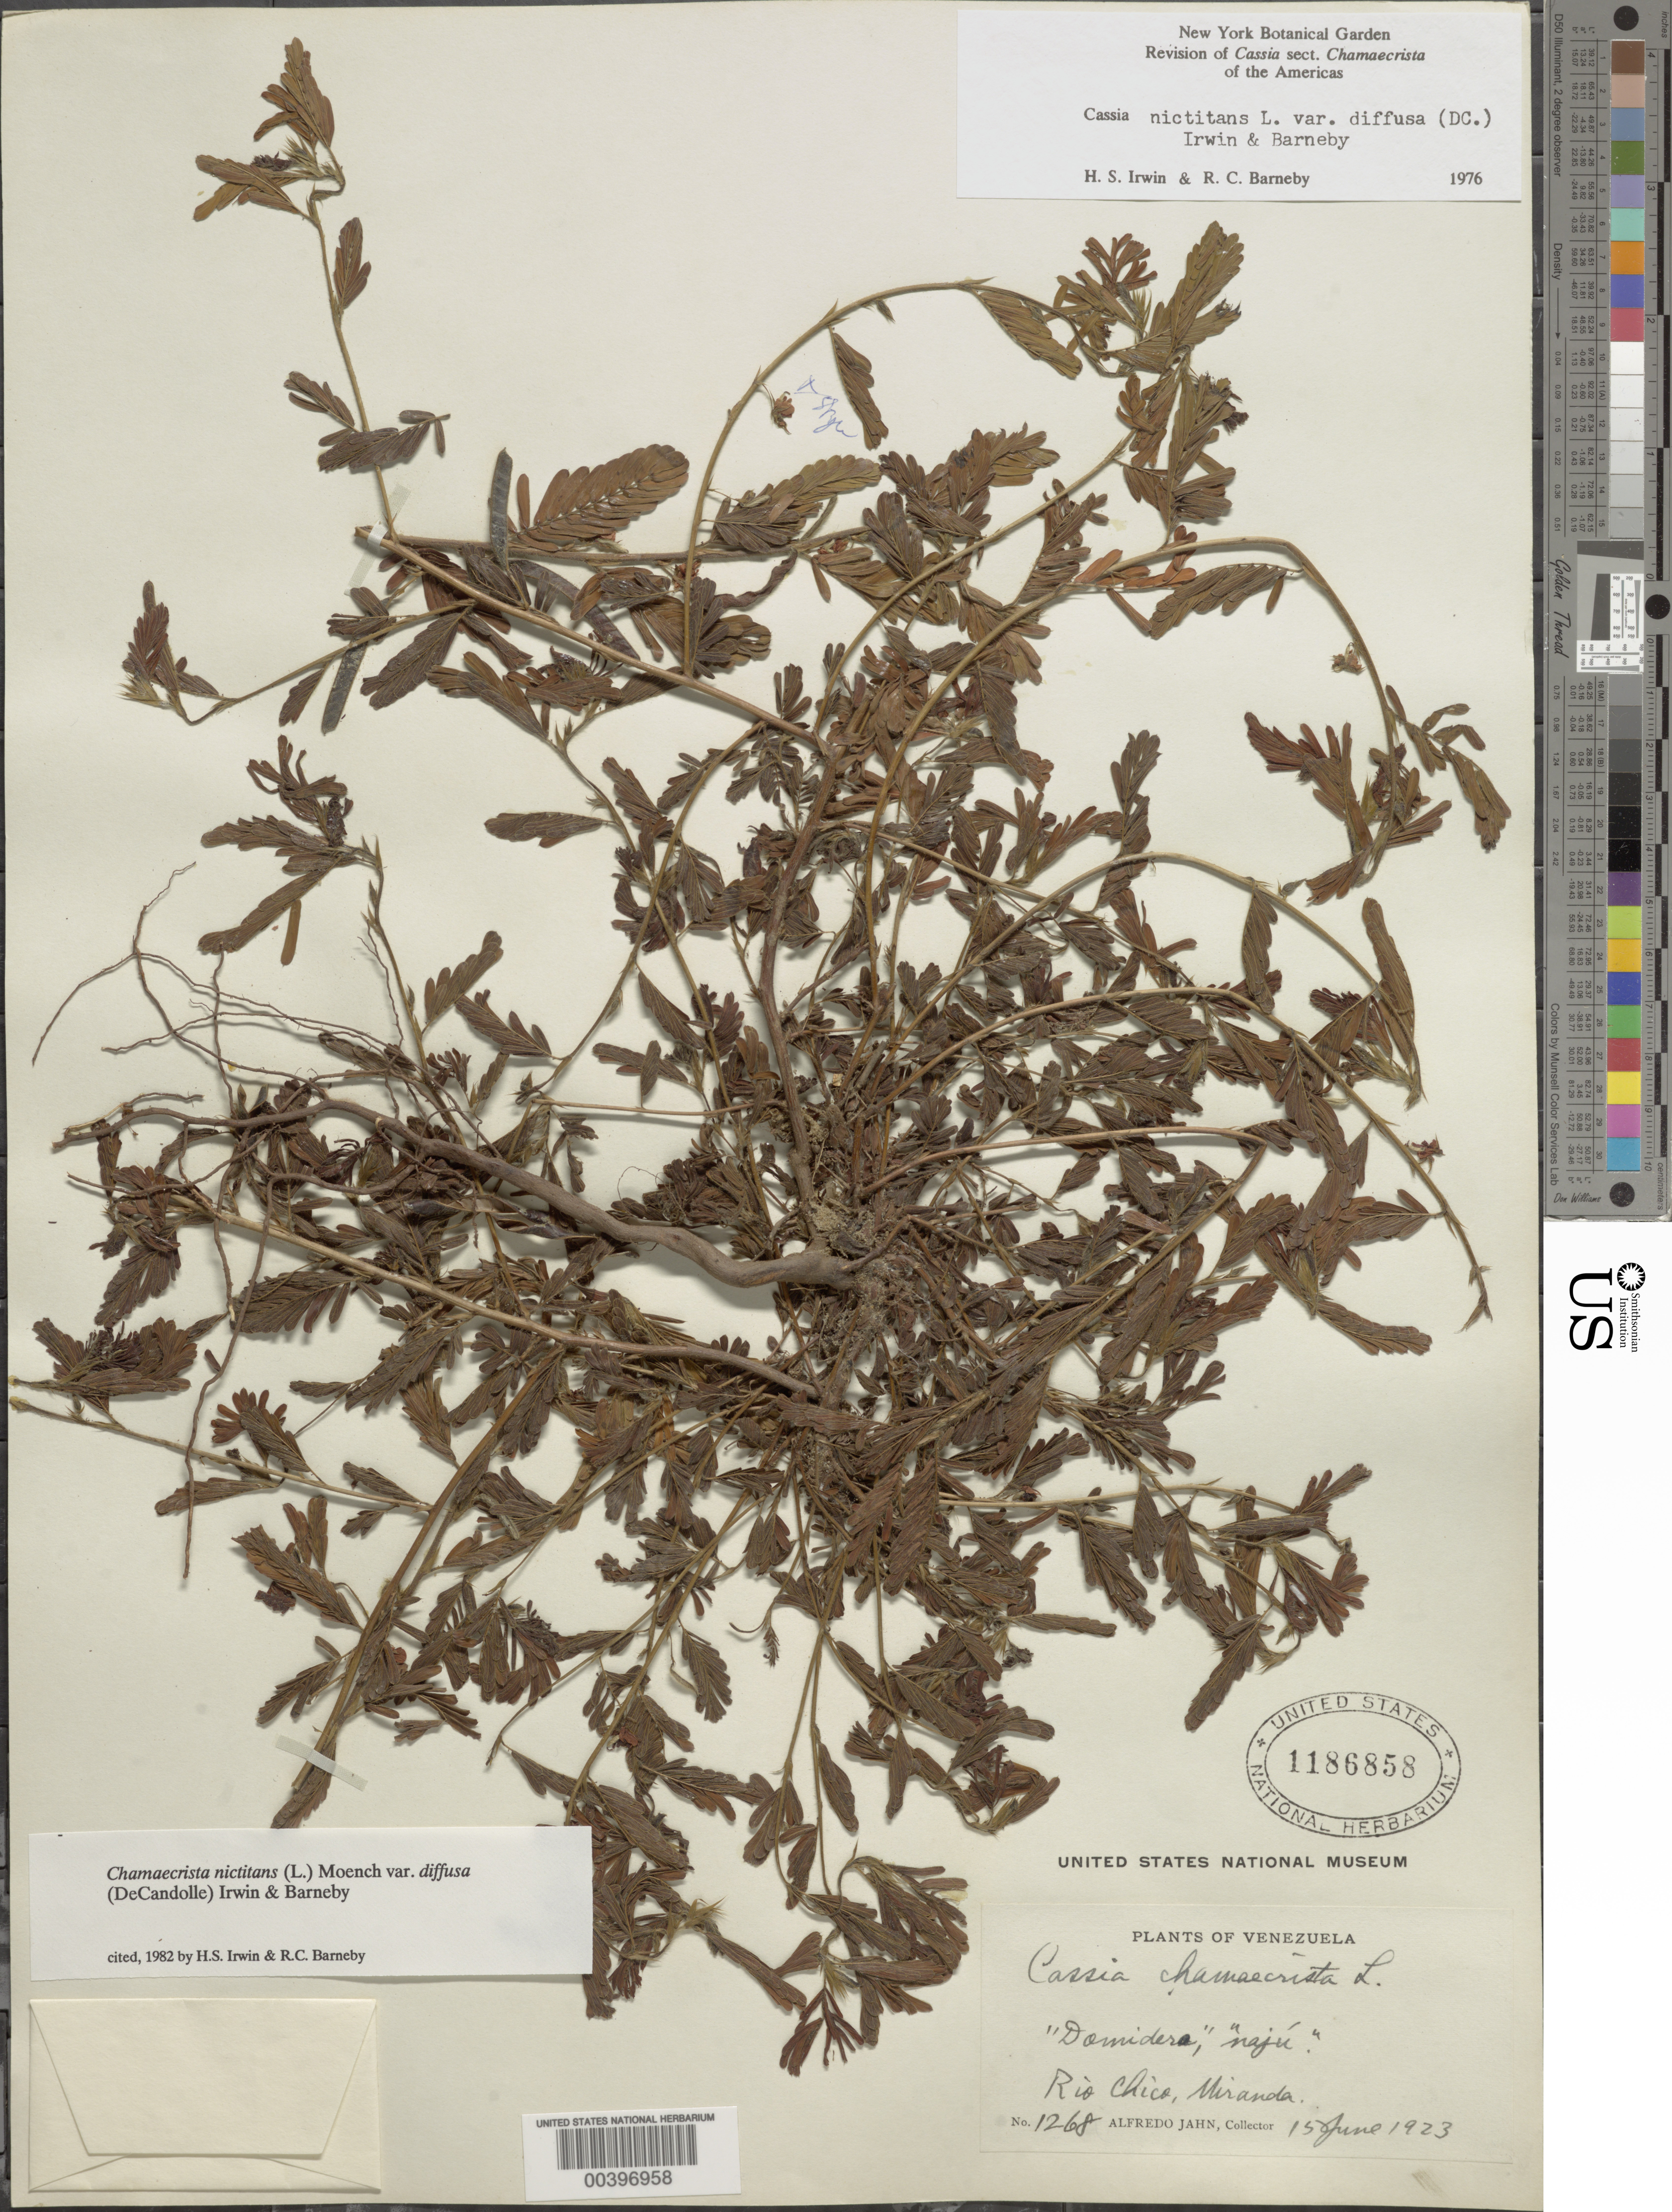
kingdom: Plantae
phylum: Tracheophyta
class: Magnoliopsida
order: Fabales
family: Fabaceae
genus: Chamaecrista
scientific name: Chamaecrista nictitans var. diffusa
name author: (DC.) H.S. Irwin & Barneby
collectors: A. Jahn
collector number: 1268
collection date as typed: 15 Jun 1923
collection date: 1923-06-15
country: Venezuela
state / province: Miranda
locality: Rio chico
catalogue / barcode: US 1186858